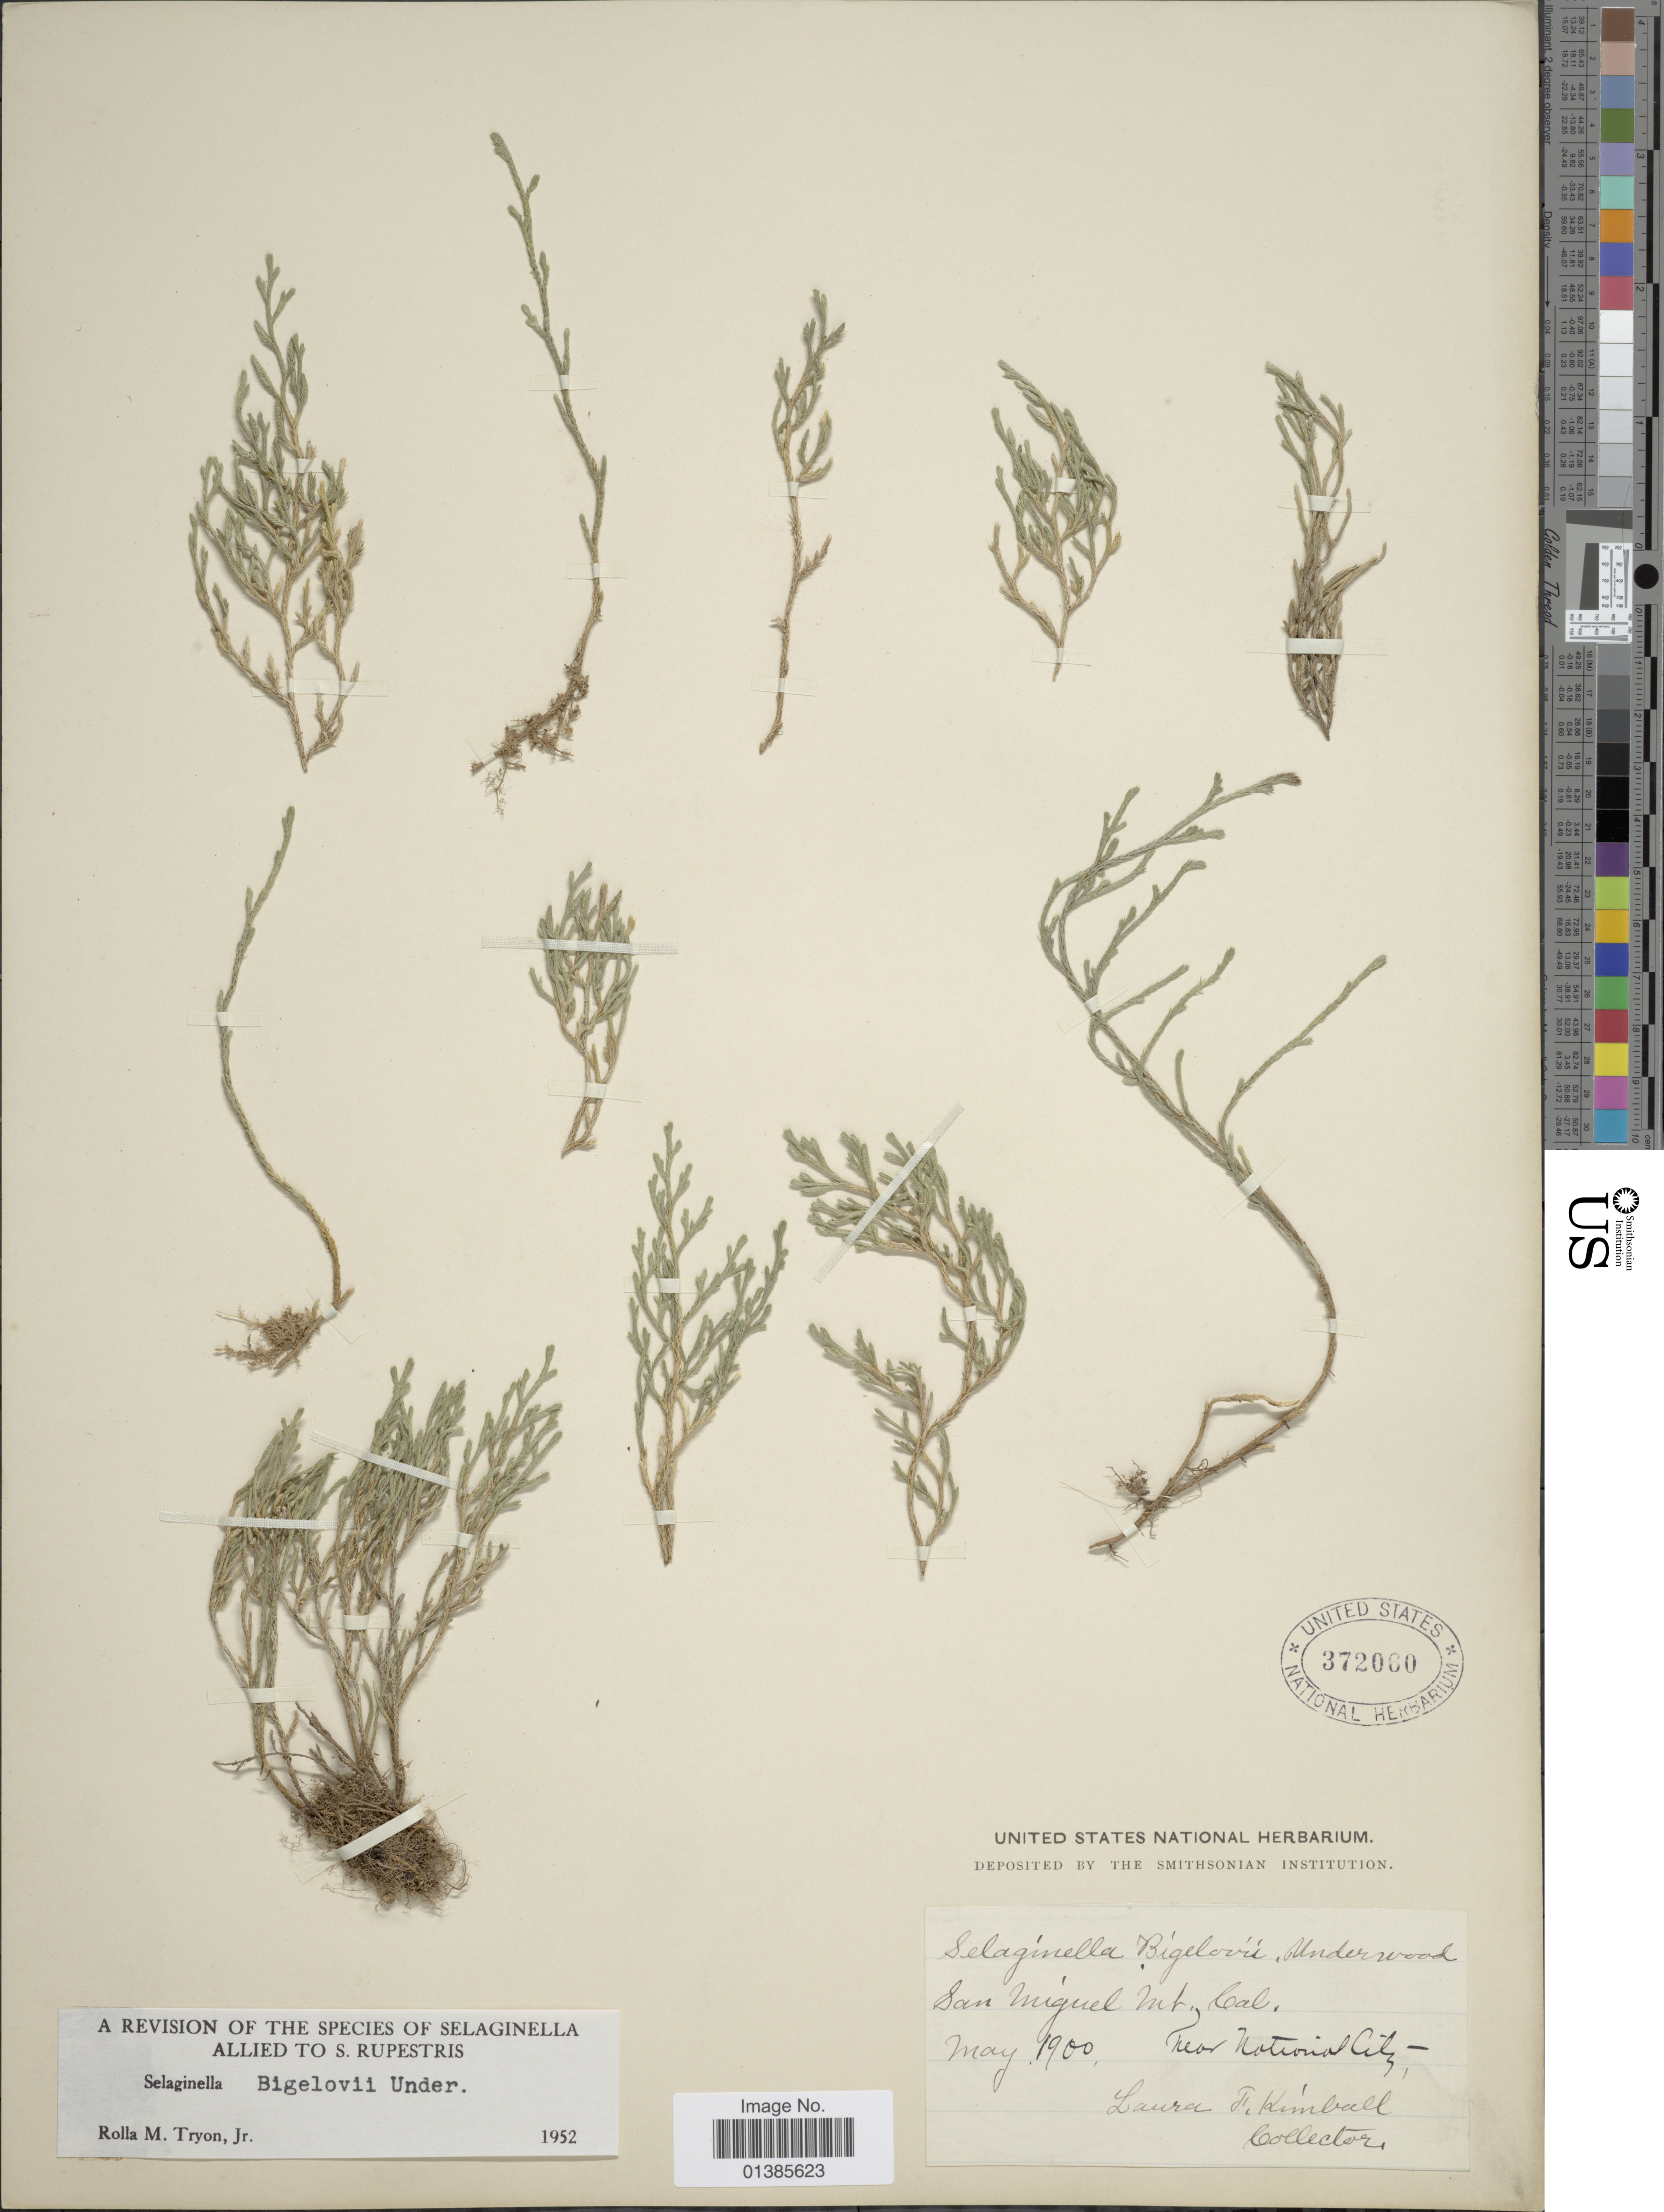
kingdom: Plantae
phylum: Tracheophyta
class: Lycopodiopsida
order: Selaginellales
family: Selaginellaceae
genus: Selaginella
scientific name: Selaginella bigelovii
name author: Underw.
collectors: L. Kimball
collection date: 1900-05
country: United States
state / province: California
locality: San Miguel Mt. near National City.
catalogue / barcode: US 372060